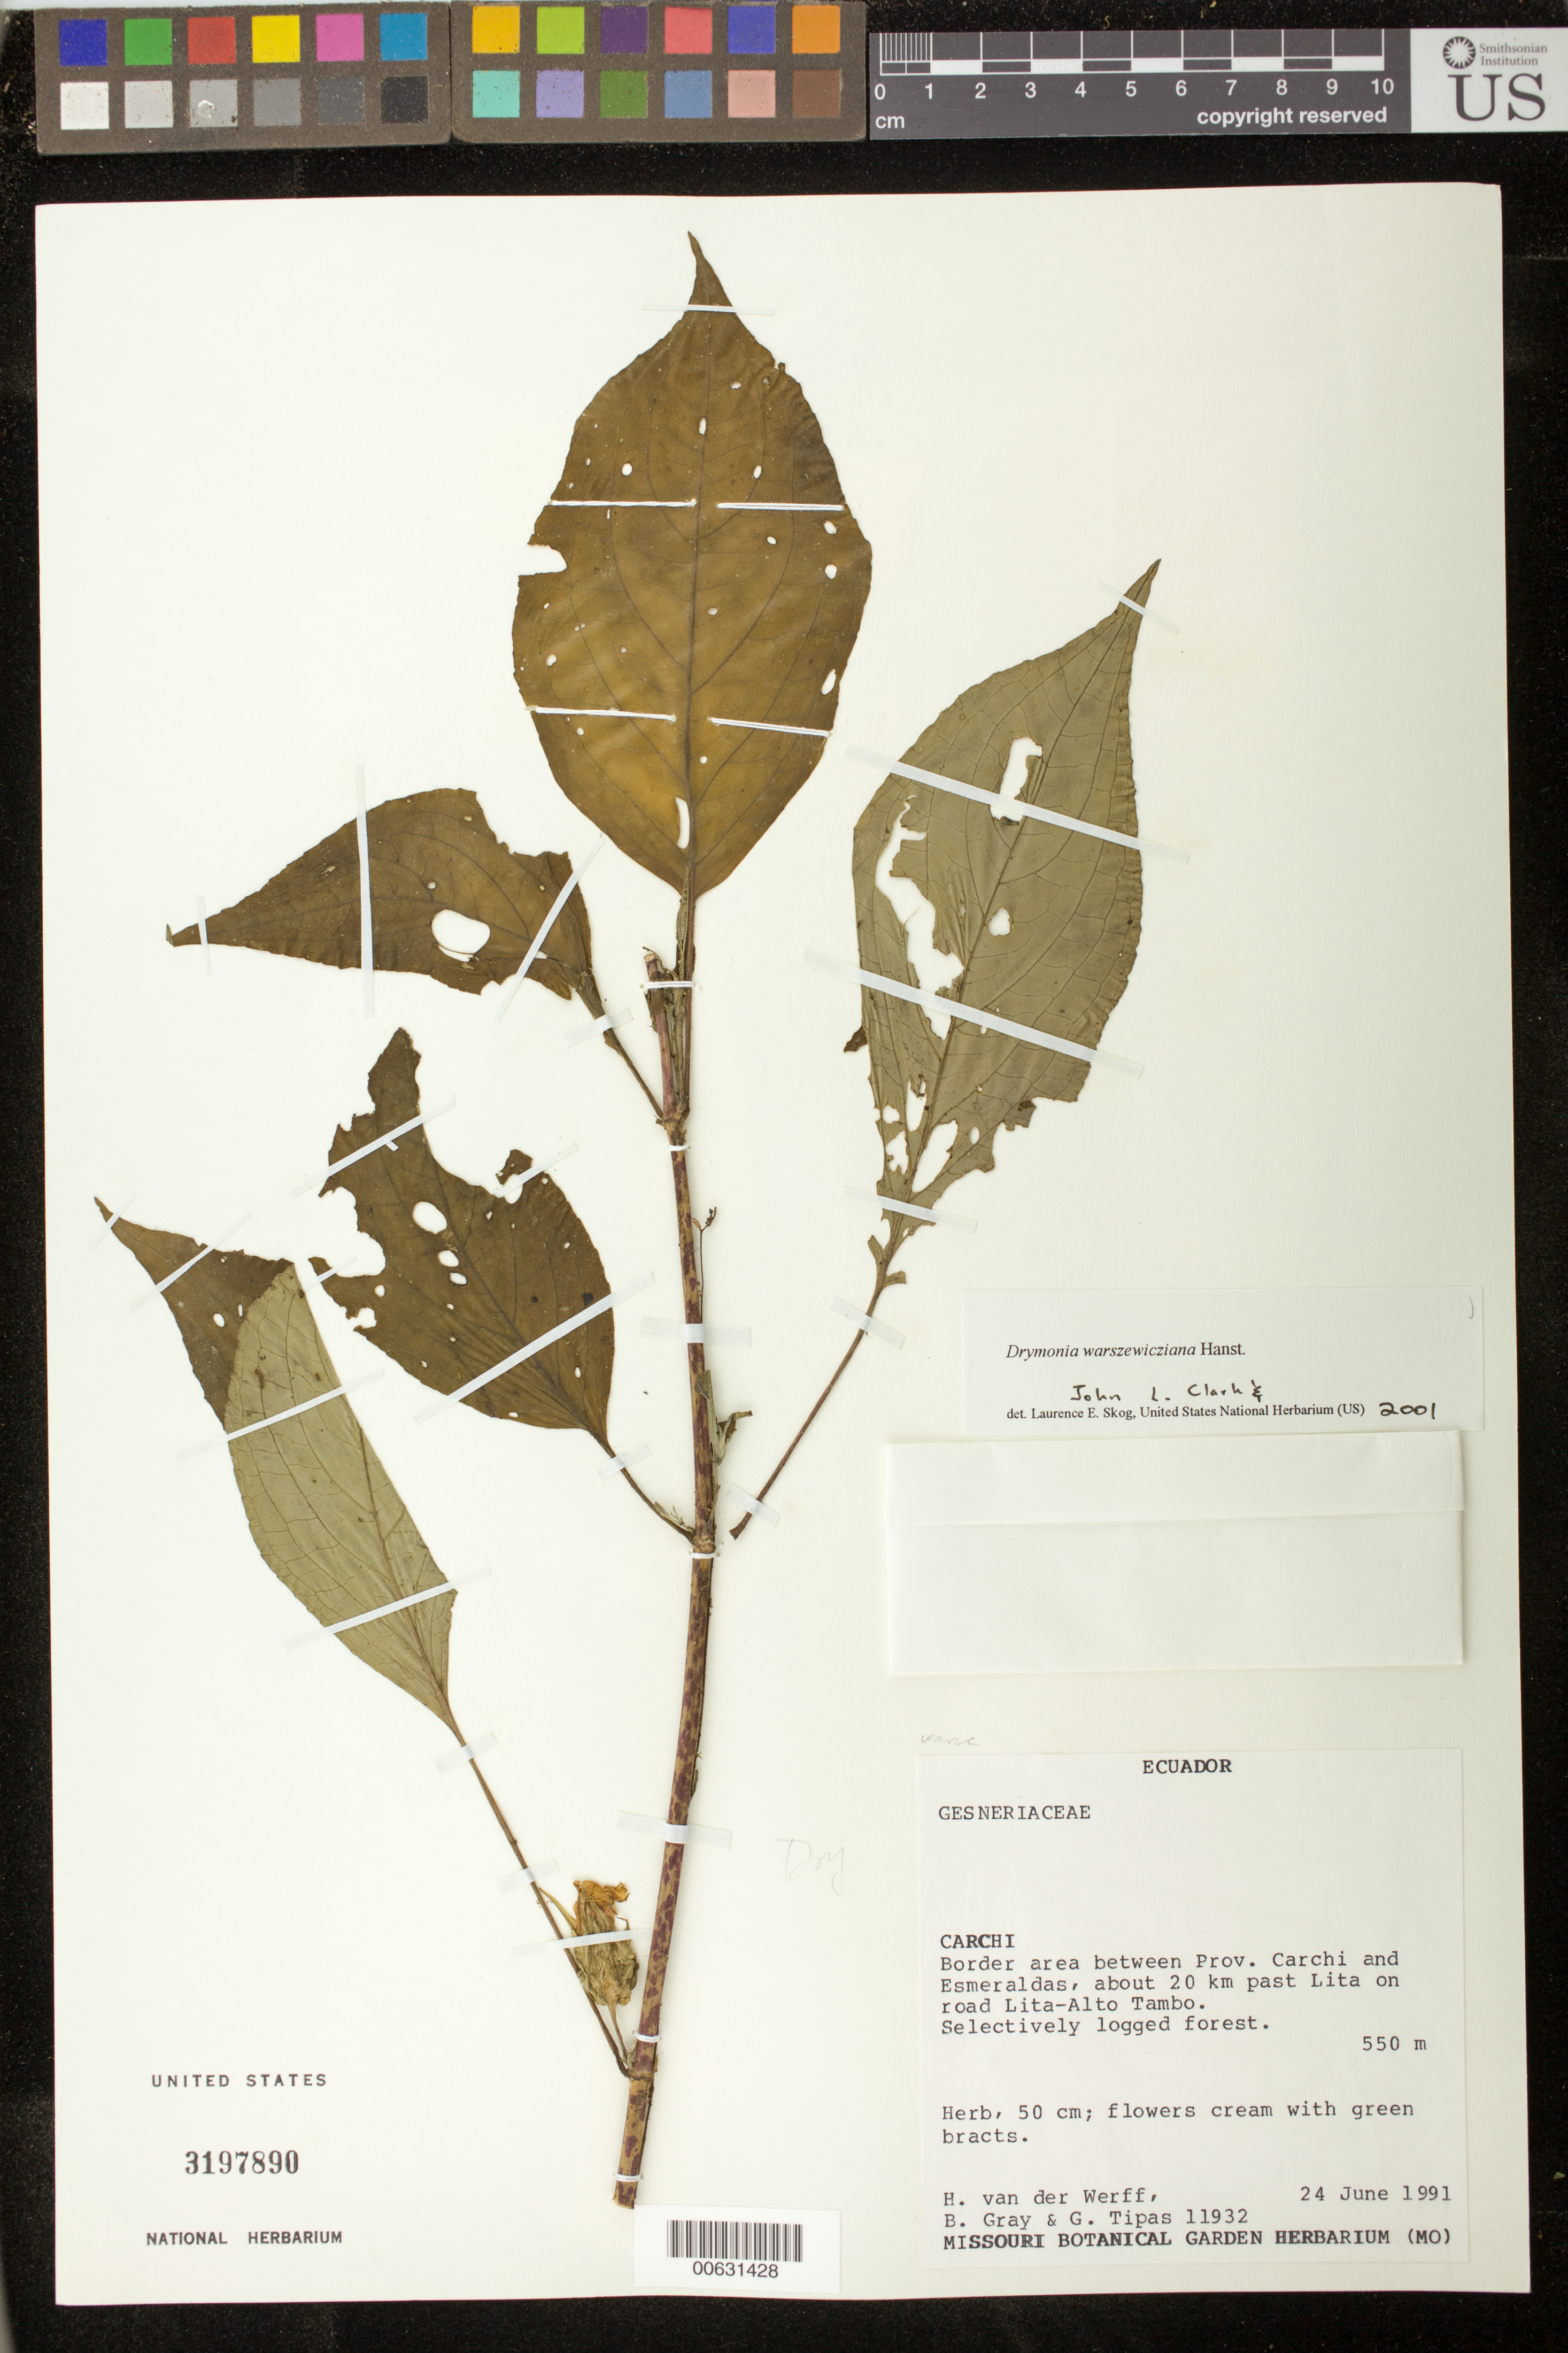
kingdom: Plantae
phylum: Tracheophyta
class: Magnoliopsida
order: Lamiales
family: Gesneriaceae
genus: Drymonia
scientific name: Drymonia warszewicziana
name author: Hanst.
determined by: Clark, J. L.; Skog, Laurence E.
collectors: H. van der Werff, B. Gray & G. Tipaz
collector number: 11932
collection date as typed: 24 Jun 1991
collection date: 1991-06-24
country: Ecuador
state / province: Carchi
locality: Border area between Prov. Carchi and Esmeraldas, about 20 km past Lita on road Lita-Alto Tambo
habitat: Selectively logged forest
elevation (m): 550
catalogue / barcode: US 3197890